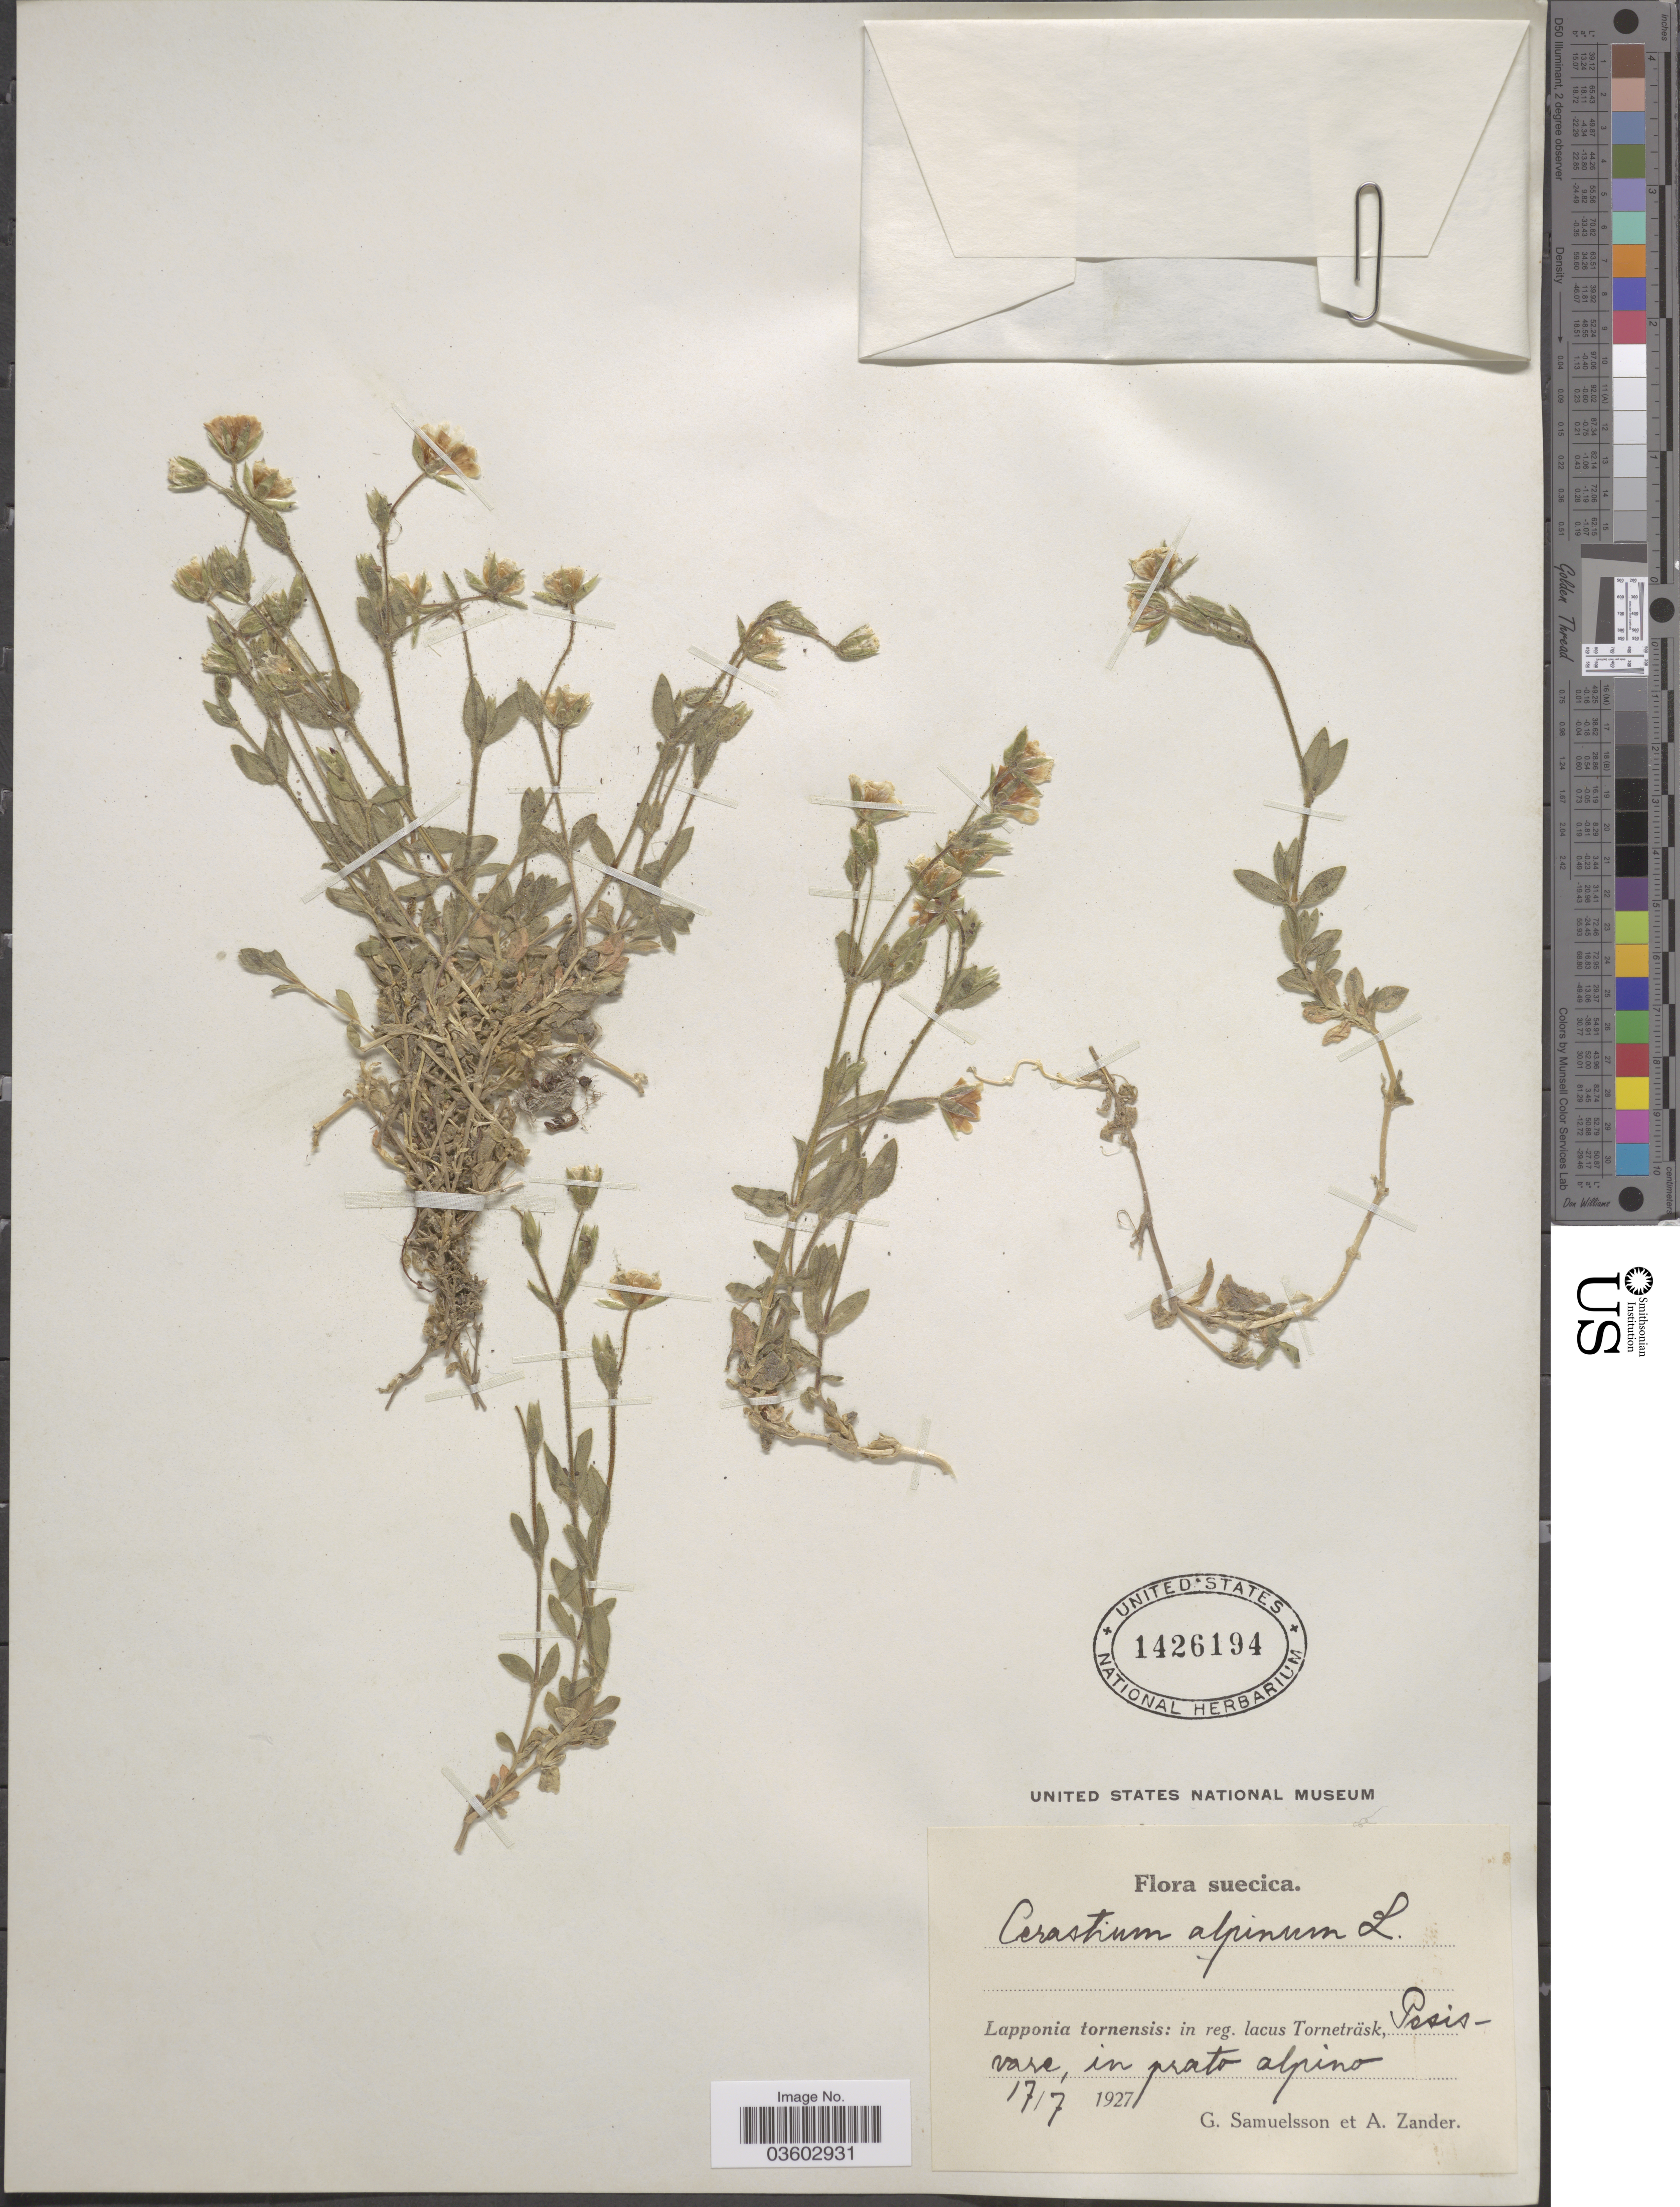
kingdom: Plantae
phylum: Tracheophyta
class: Magnoliopsida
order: Caryophyllales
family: Caryophyllaceae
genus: Cerastium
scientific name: Cerastium alpinum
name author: L.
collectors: G. Samuelsson & A. Zander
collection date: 1927-07-17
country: Sweden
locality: Suecica. Lapponia tornensis: in reg. lacus Torneträsk, Pesisvare, in prato alpino.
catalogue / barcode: US 1426194